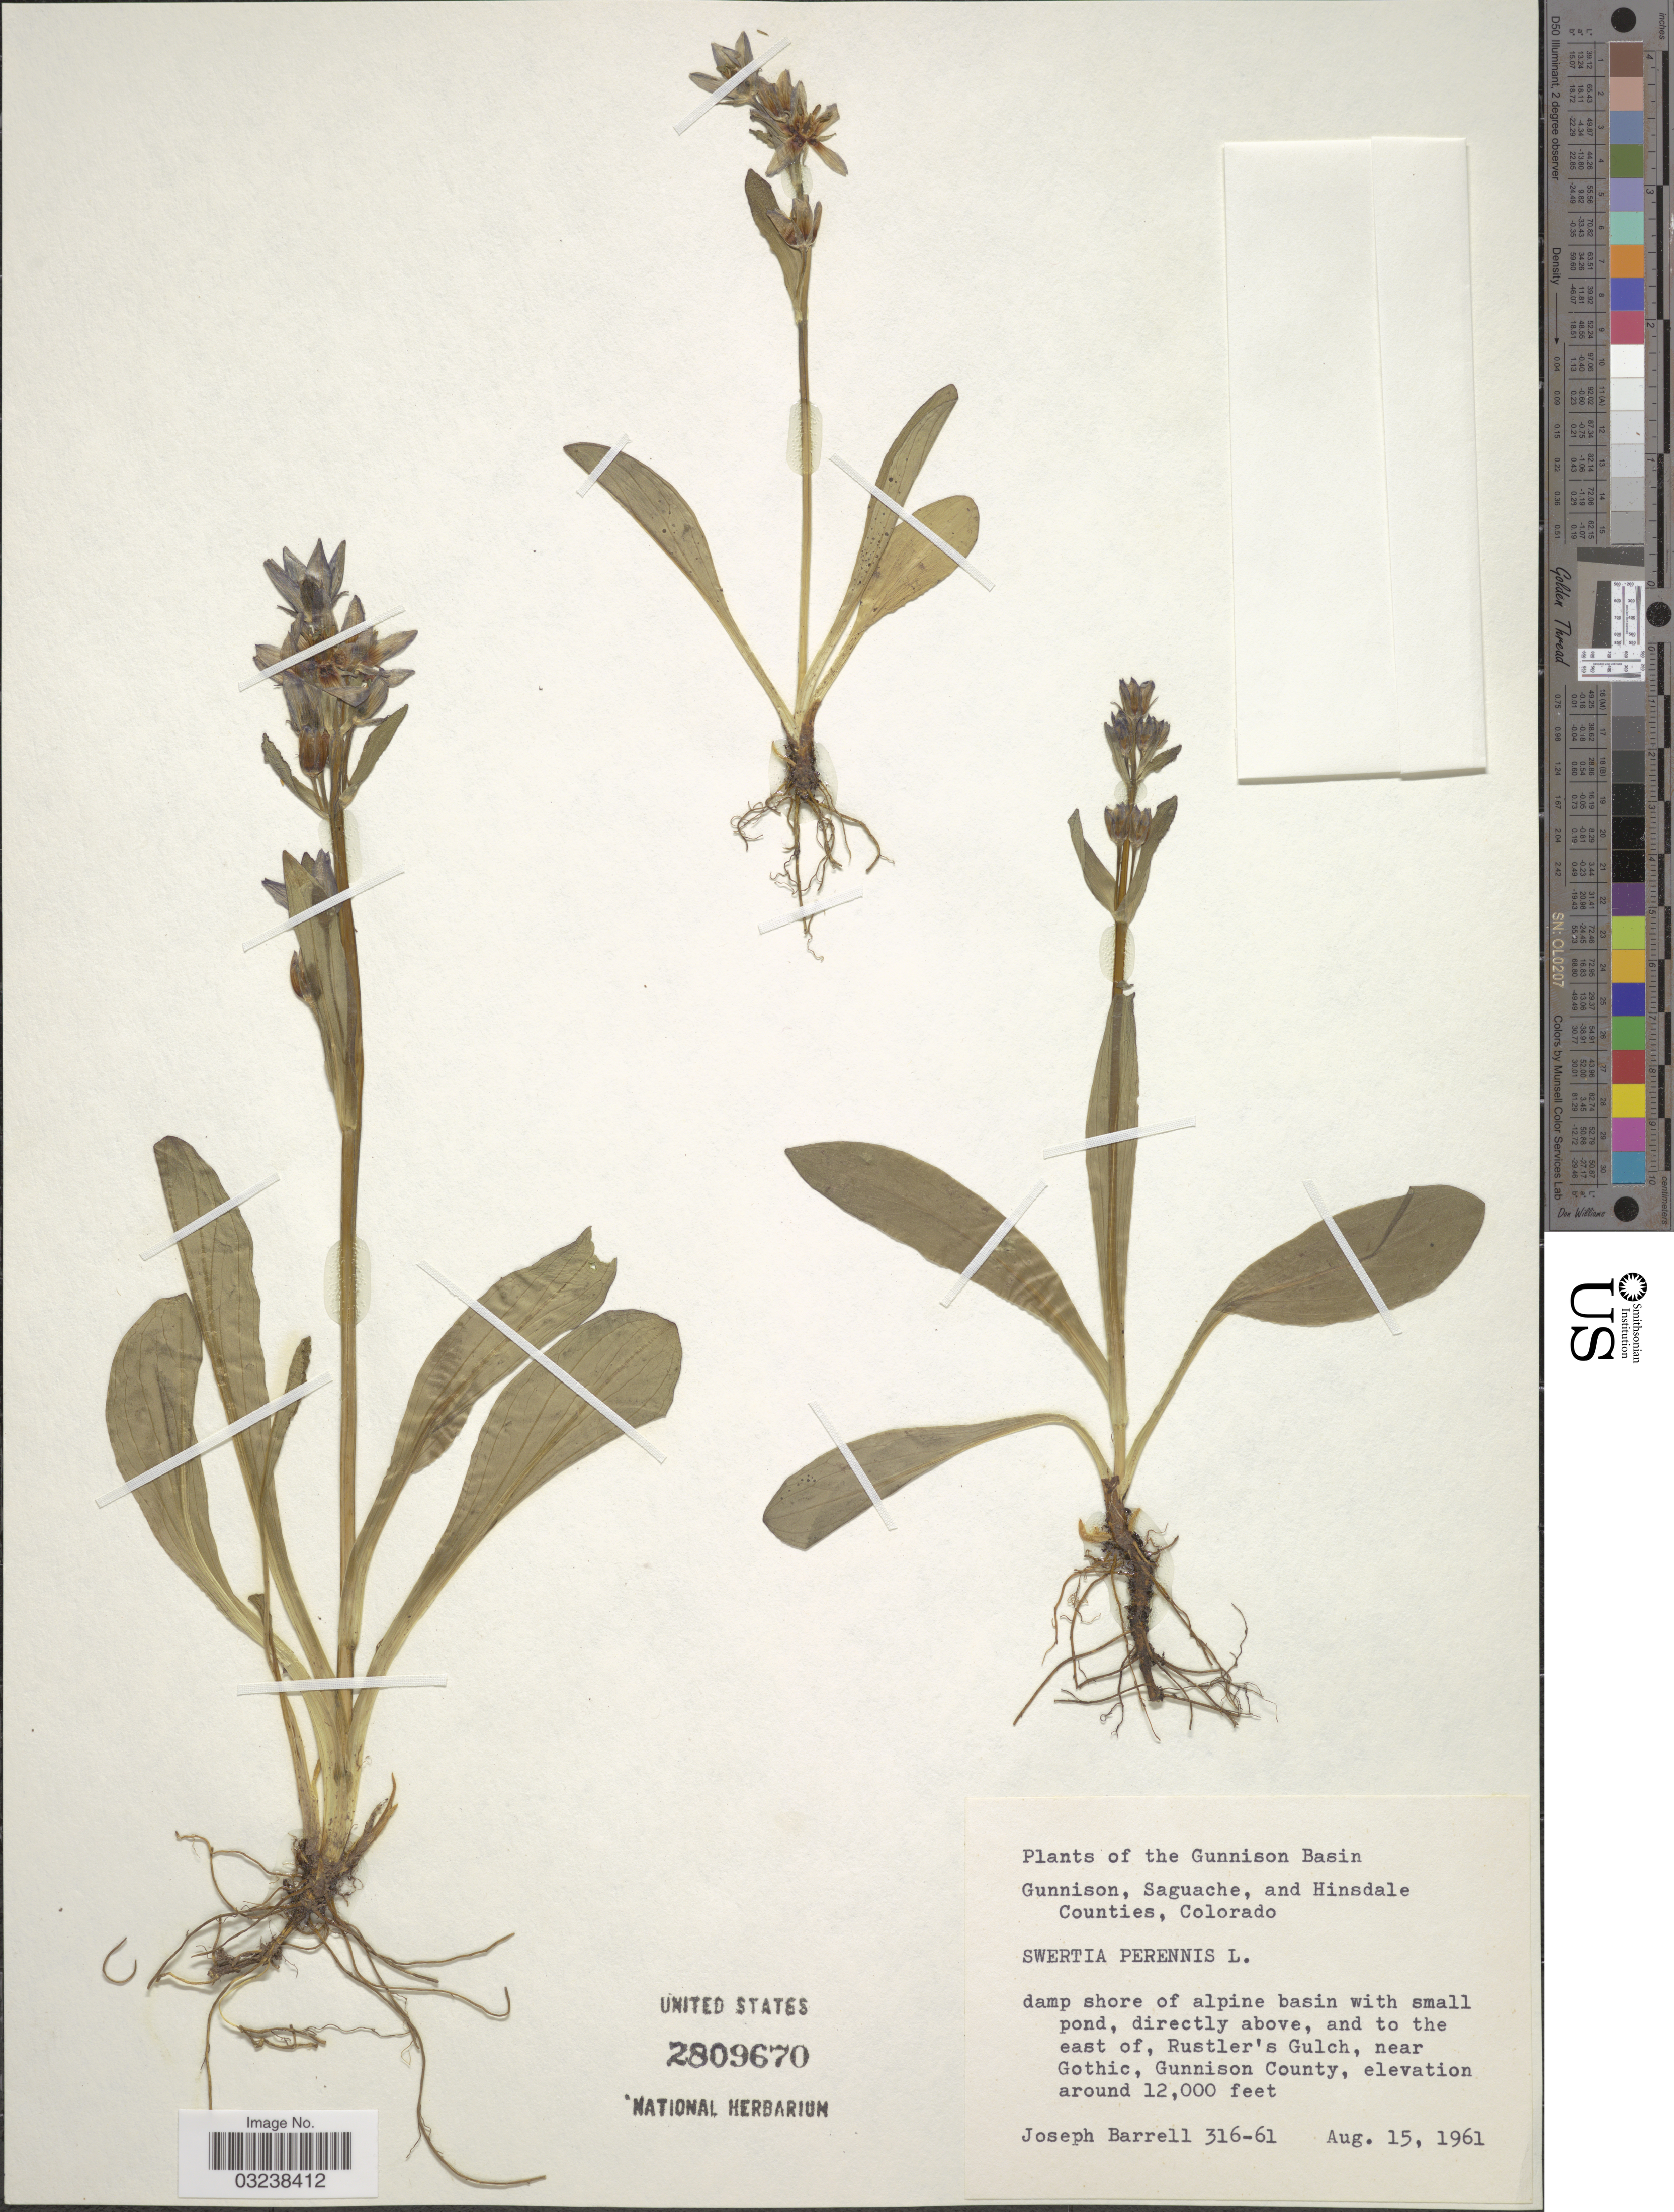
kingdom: Plantae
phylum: Tracheophyta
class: Magnoliopsida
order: Gentianales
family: Gentianaceae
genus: Swertia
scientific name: Swertia perennis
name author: L.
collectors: J. Barrell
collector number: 316-61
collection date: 1961-08-15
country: United States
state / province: Colorado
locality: The Gunnison Basin. Gunnison, Saguache, and Hinsdale Counties. Directly above, and to the east of, Rustler's Gulch, near Gothic, Gunnison County.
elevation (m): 3658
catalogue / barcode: US 2809670